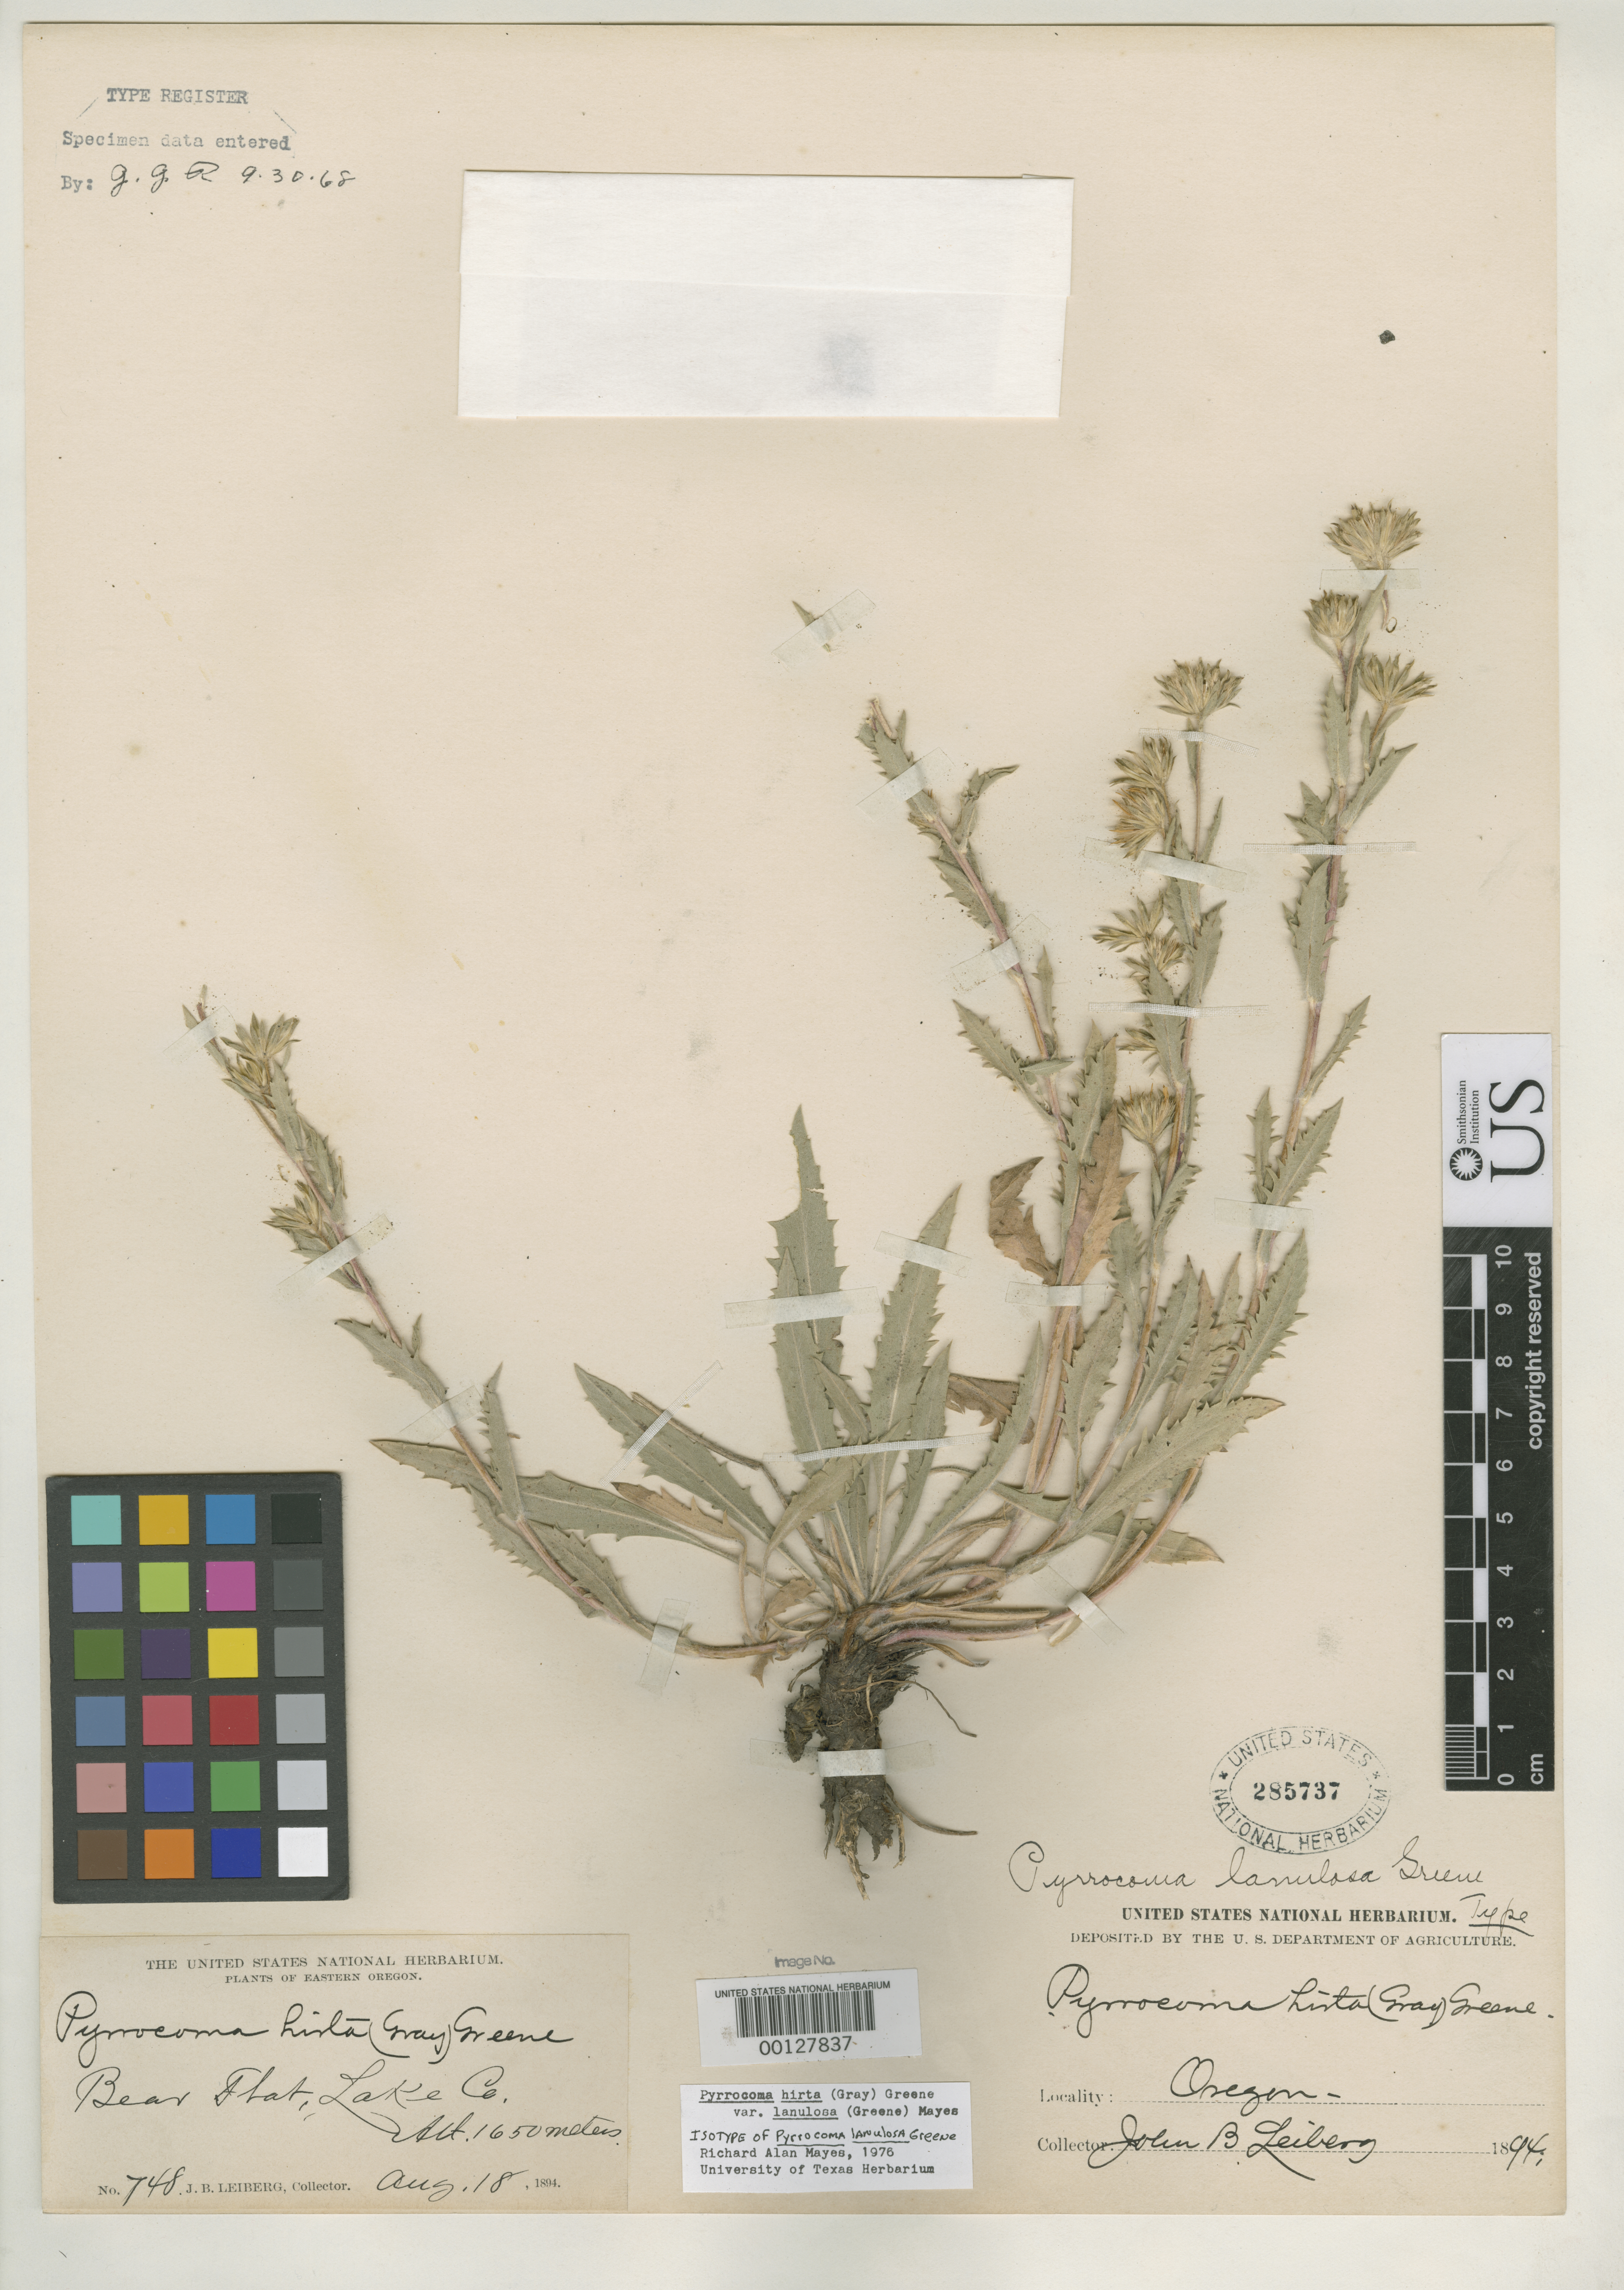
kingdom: Plantae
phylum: Tracheophyta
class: Magnoliopsida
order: Asterales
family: Asteraceae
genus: Pyrrocoma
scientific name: Pyrrocoma lanulosa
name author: Greene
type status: Isotype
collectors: J. Leiberg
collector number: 748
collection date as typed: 18 Aug 1894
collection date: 1894-08-18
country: United States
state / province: Oregon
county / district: Lake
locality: Bear Flat.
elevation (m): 1650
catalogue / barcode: US 285737